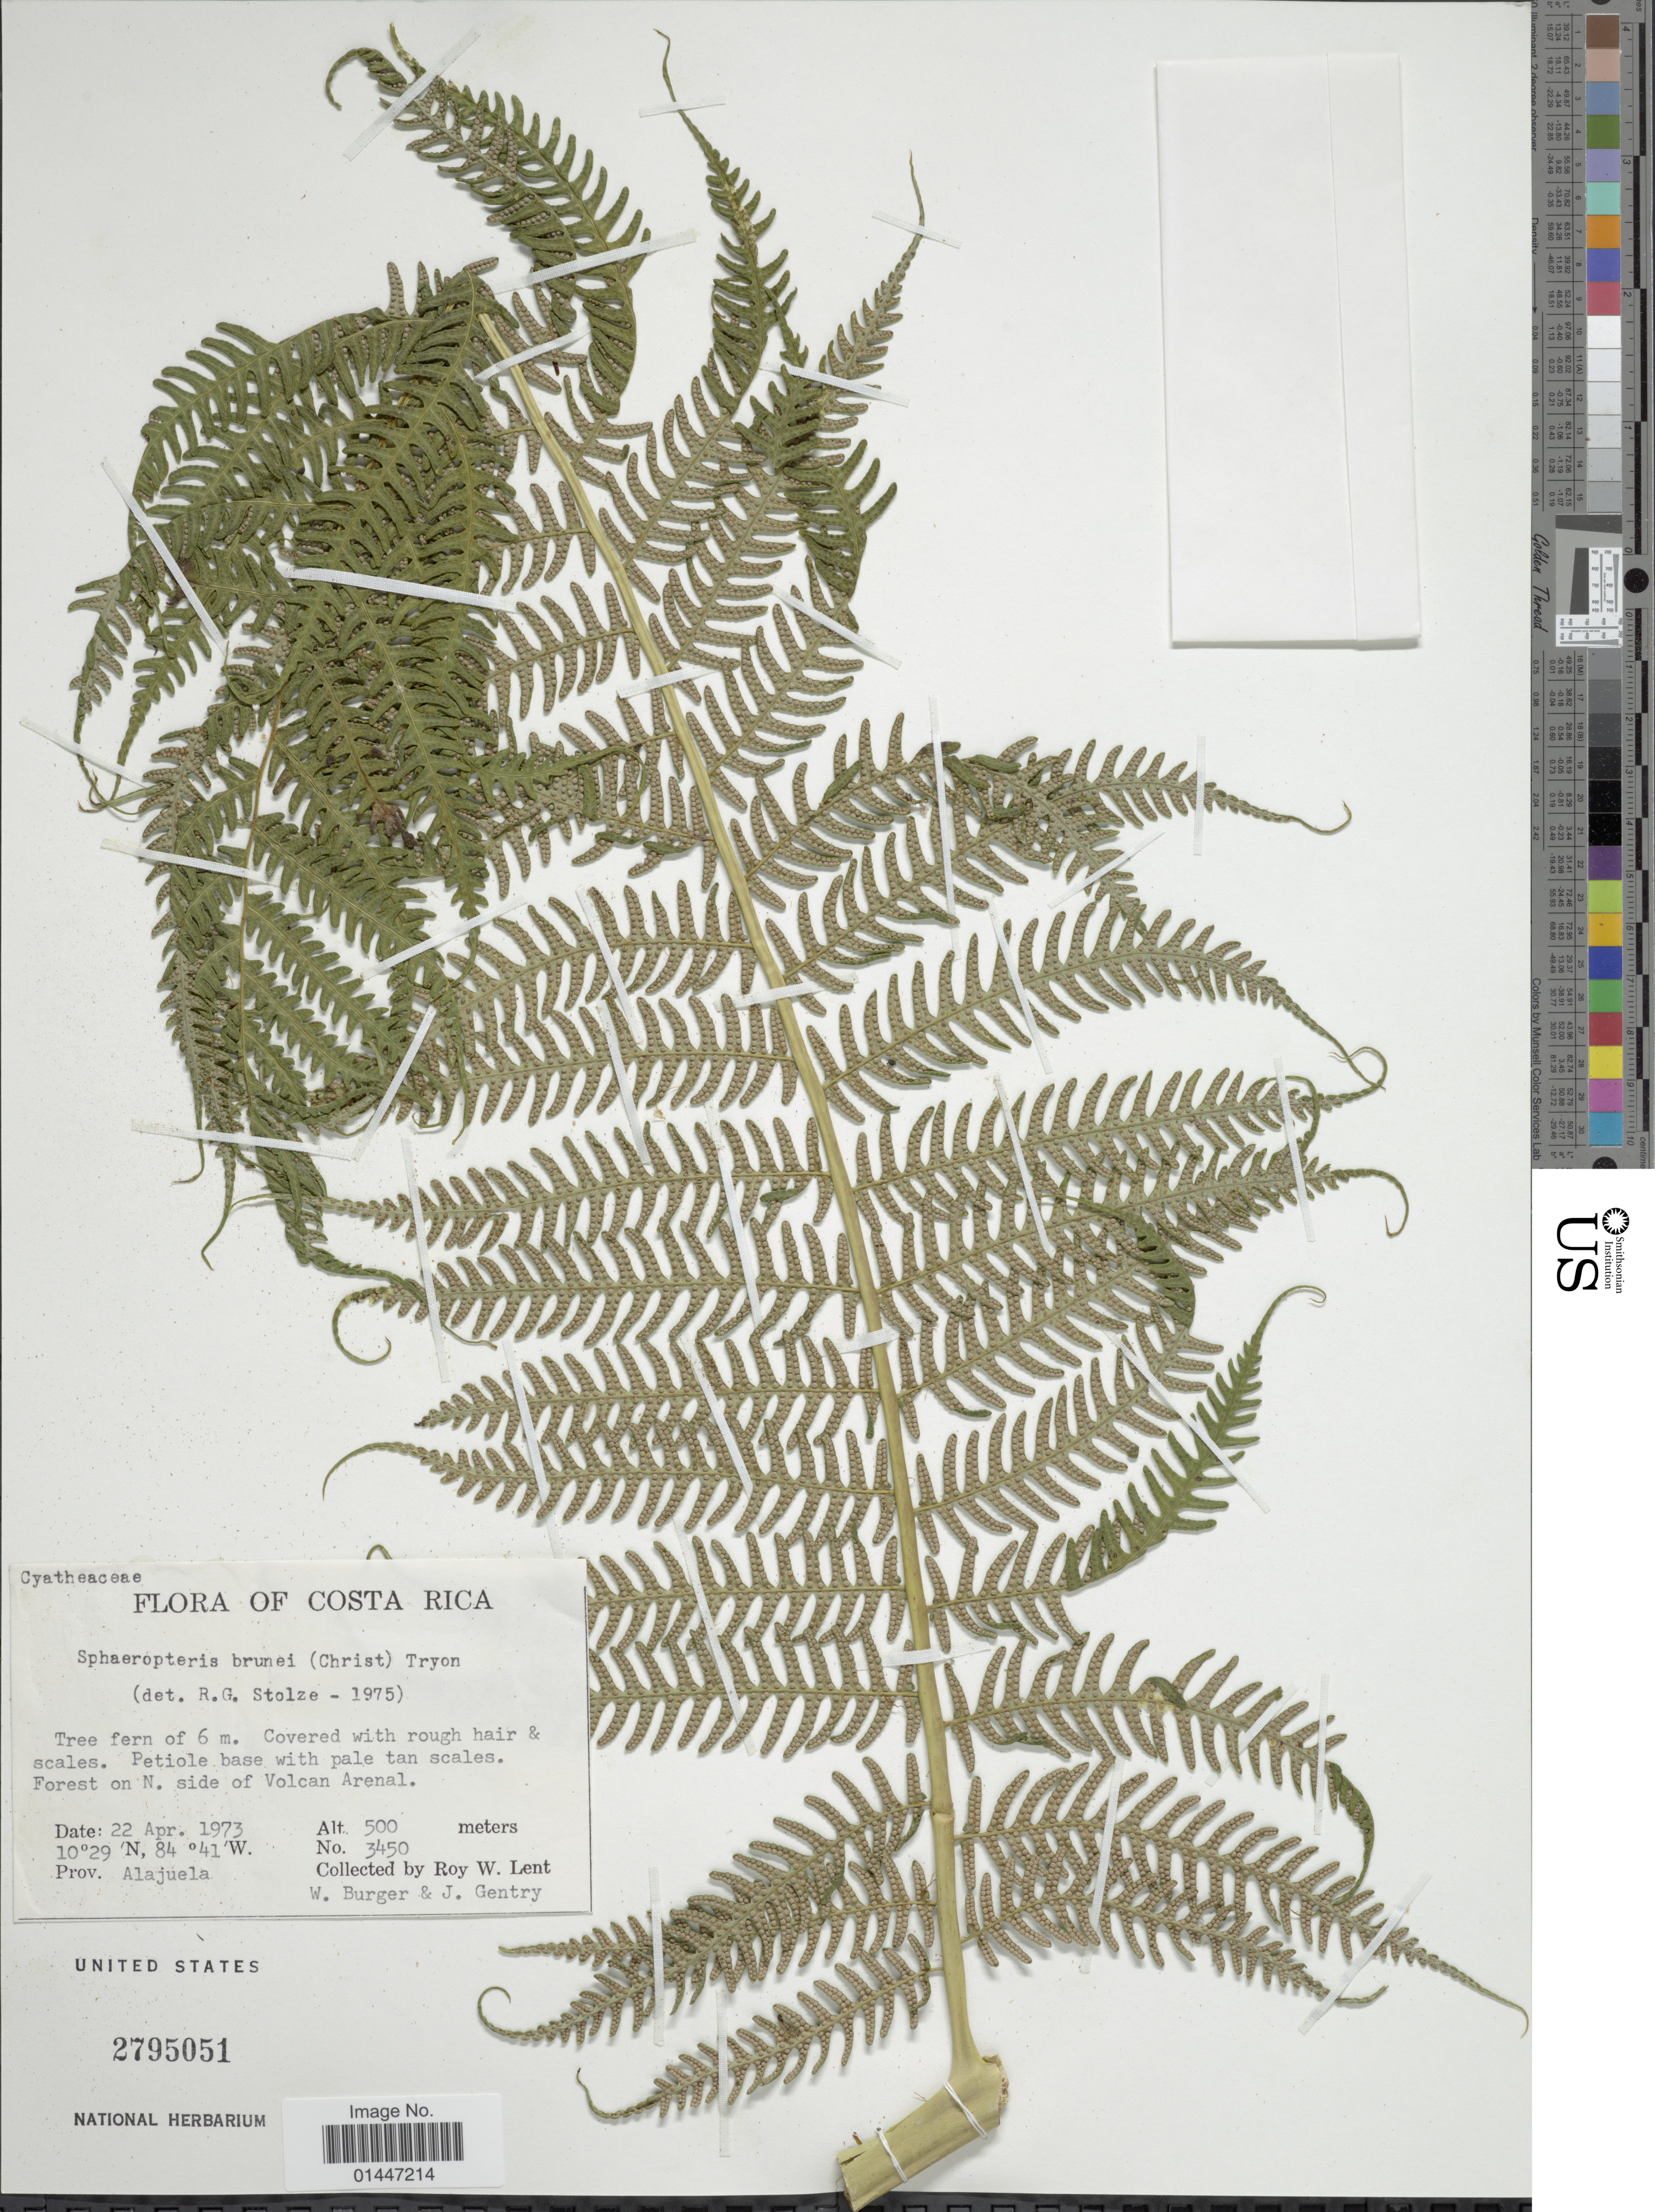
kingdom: Plantae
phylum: Tracheophyta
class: Polypodiopsida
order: Cyatheales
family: Cyatheaceae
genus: Sphaeropteris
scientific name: Sphaeropteris brunei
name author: (Christ) R.M. Tryon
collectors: R. W. Lent, W. Burger & Gentry, --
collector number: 3450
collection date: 1973-04-22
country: Costa Rica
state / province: Alajuela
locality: Forest on N. side of Volcan Arenal. Prov. Alajuela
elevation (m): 500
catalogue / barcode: US 2795051